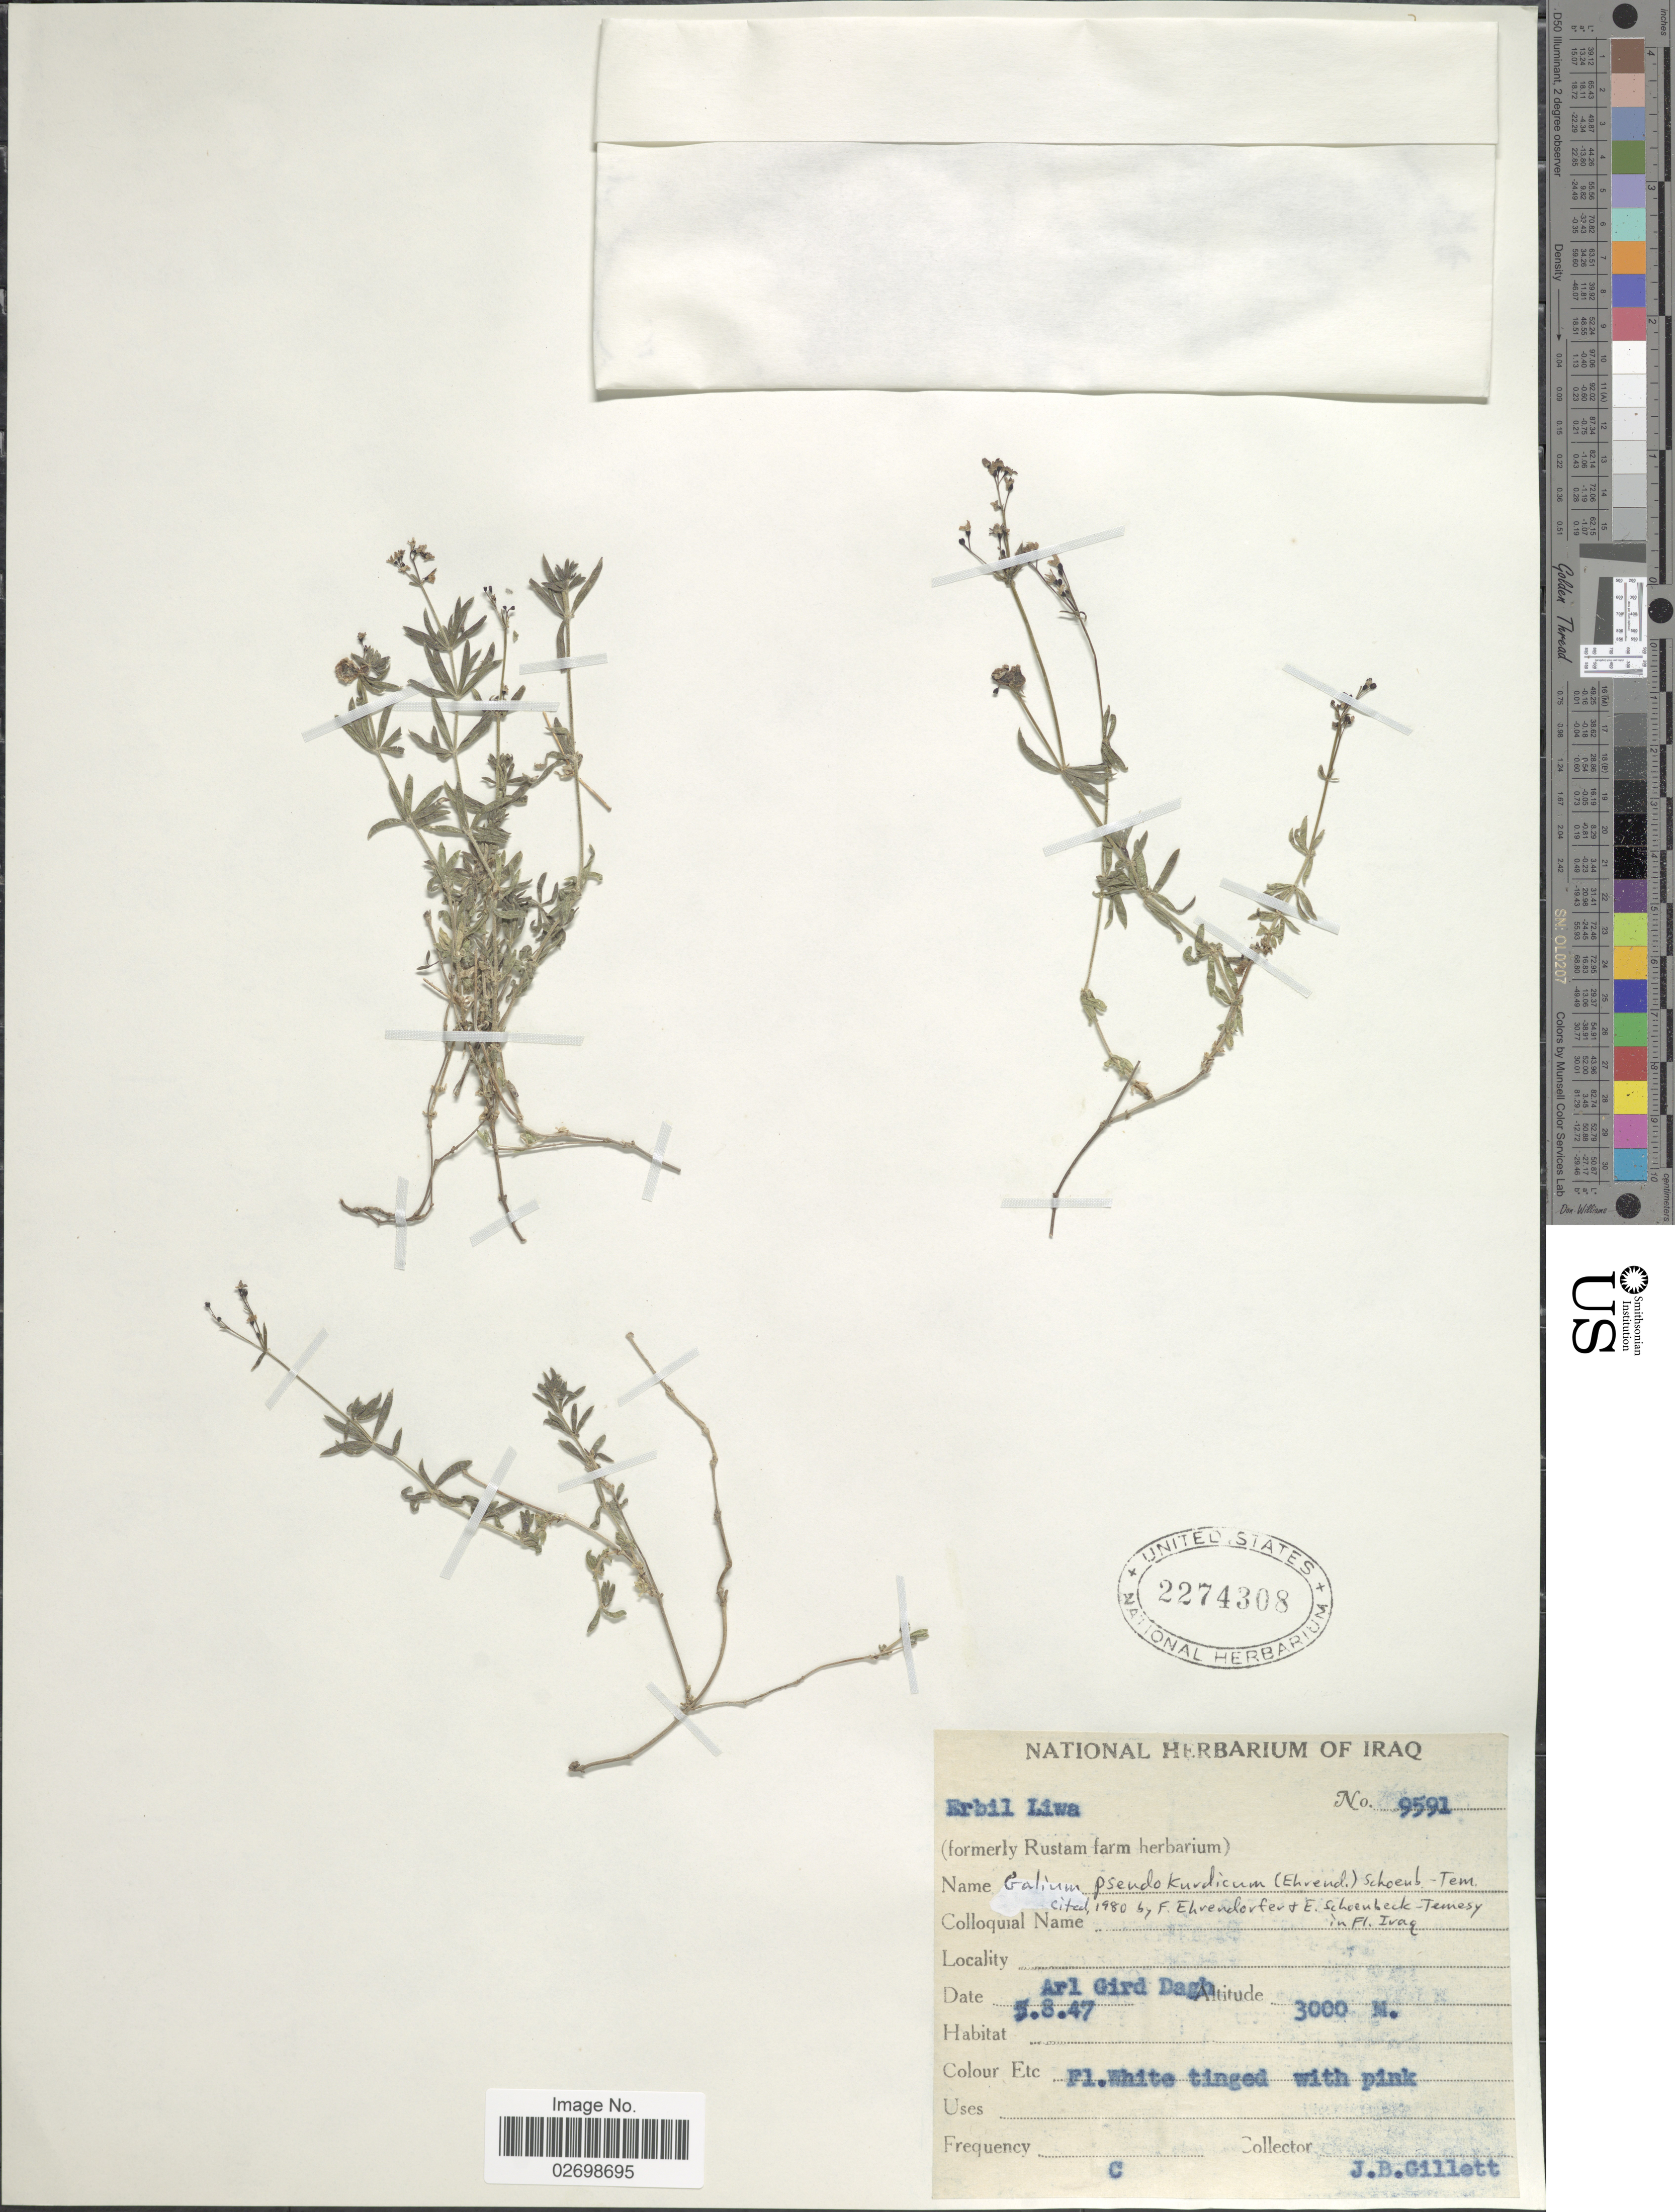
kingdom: Plantae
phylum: Tracheophyta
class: Magnoliopsida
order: Gentianales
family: Rubiaceae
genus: Galium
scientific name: Galium pseudokurdicum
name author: (Ehrend.) Schönb.-Tem.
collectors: J. B. Gillett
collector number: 9591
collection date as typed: Transcribed d/m/y: 5/8/47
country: Iraq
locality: Arl Gird Dagh, Erbil Liwa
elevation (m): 3000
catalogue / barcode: US 2274308